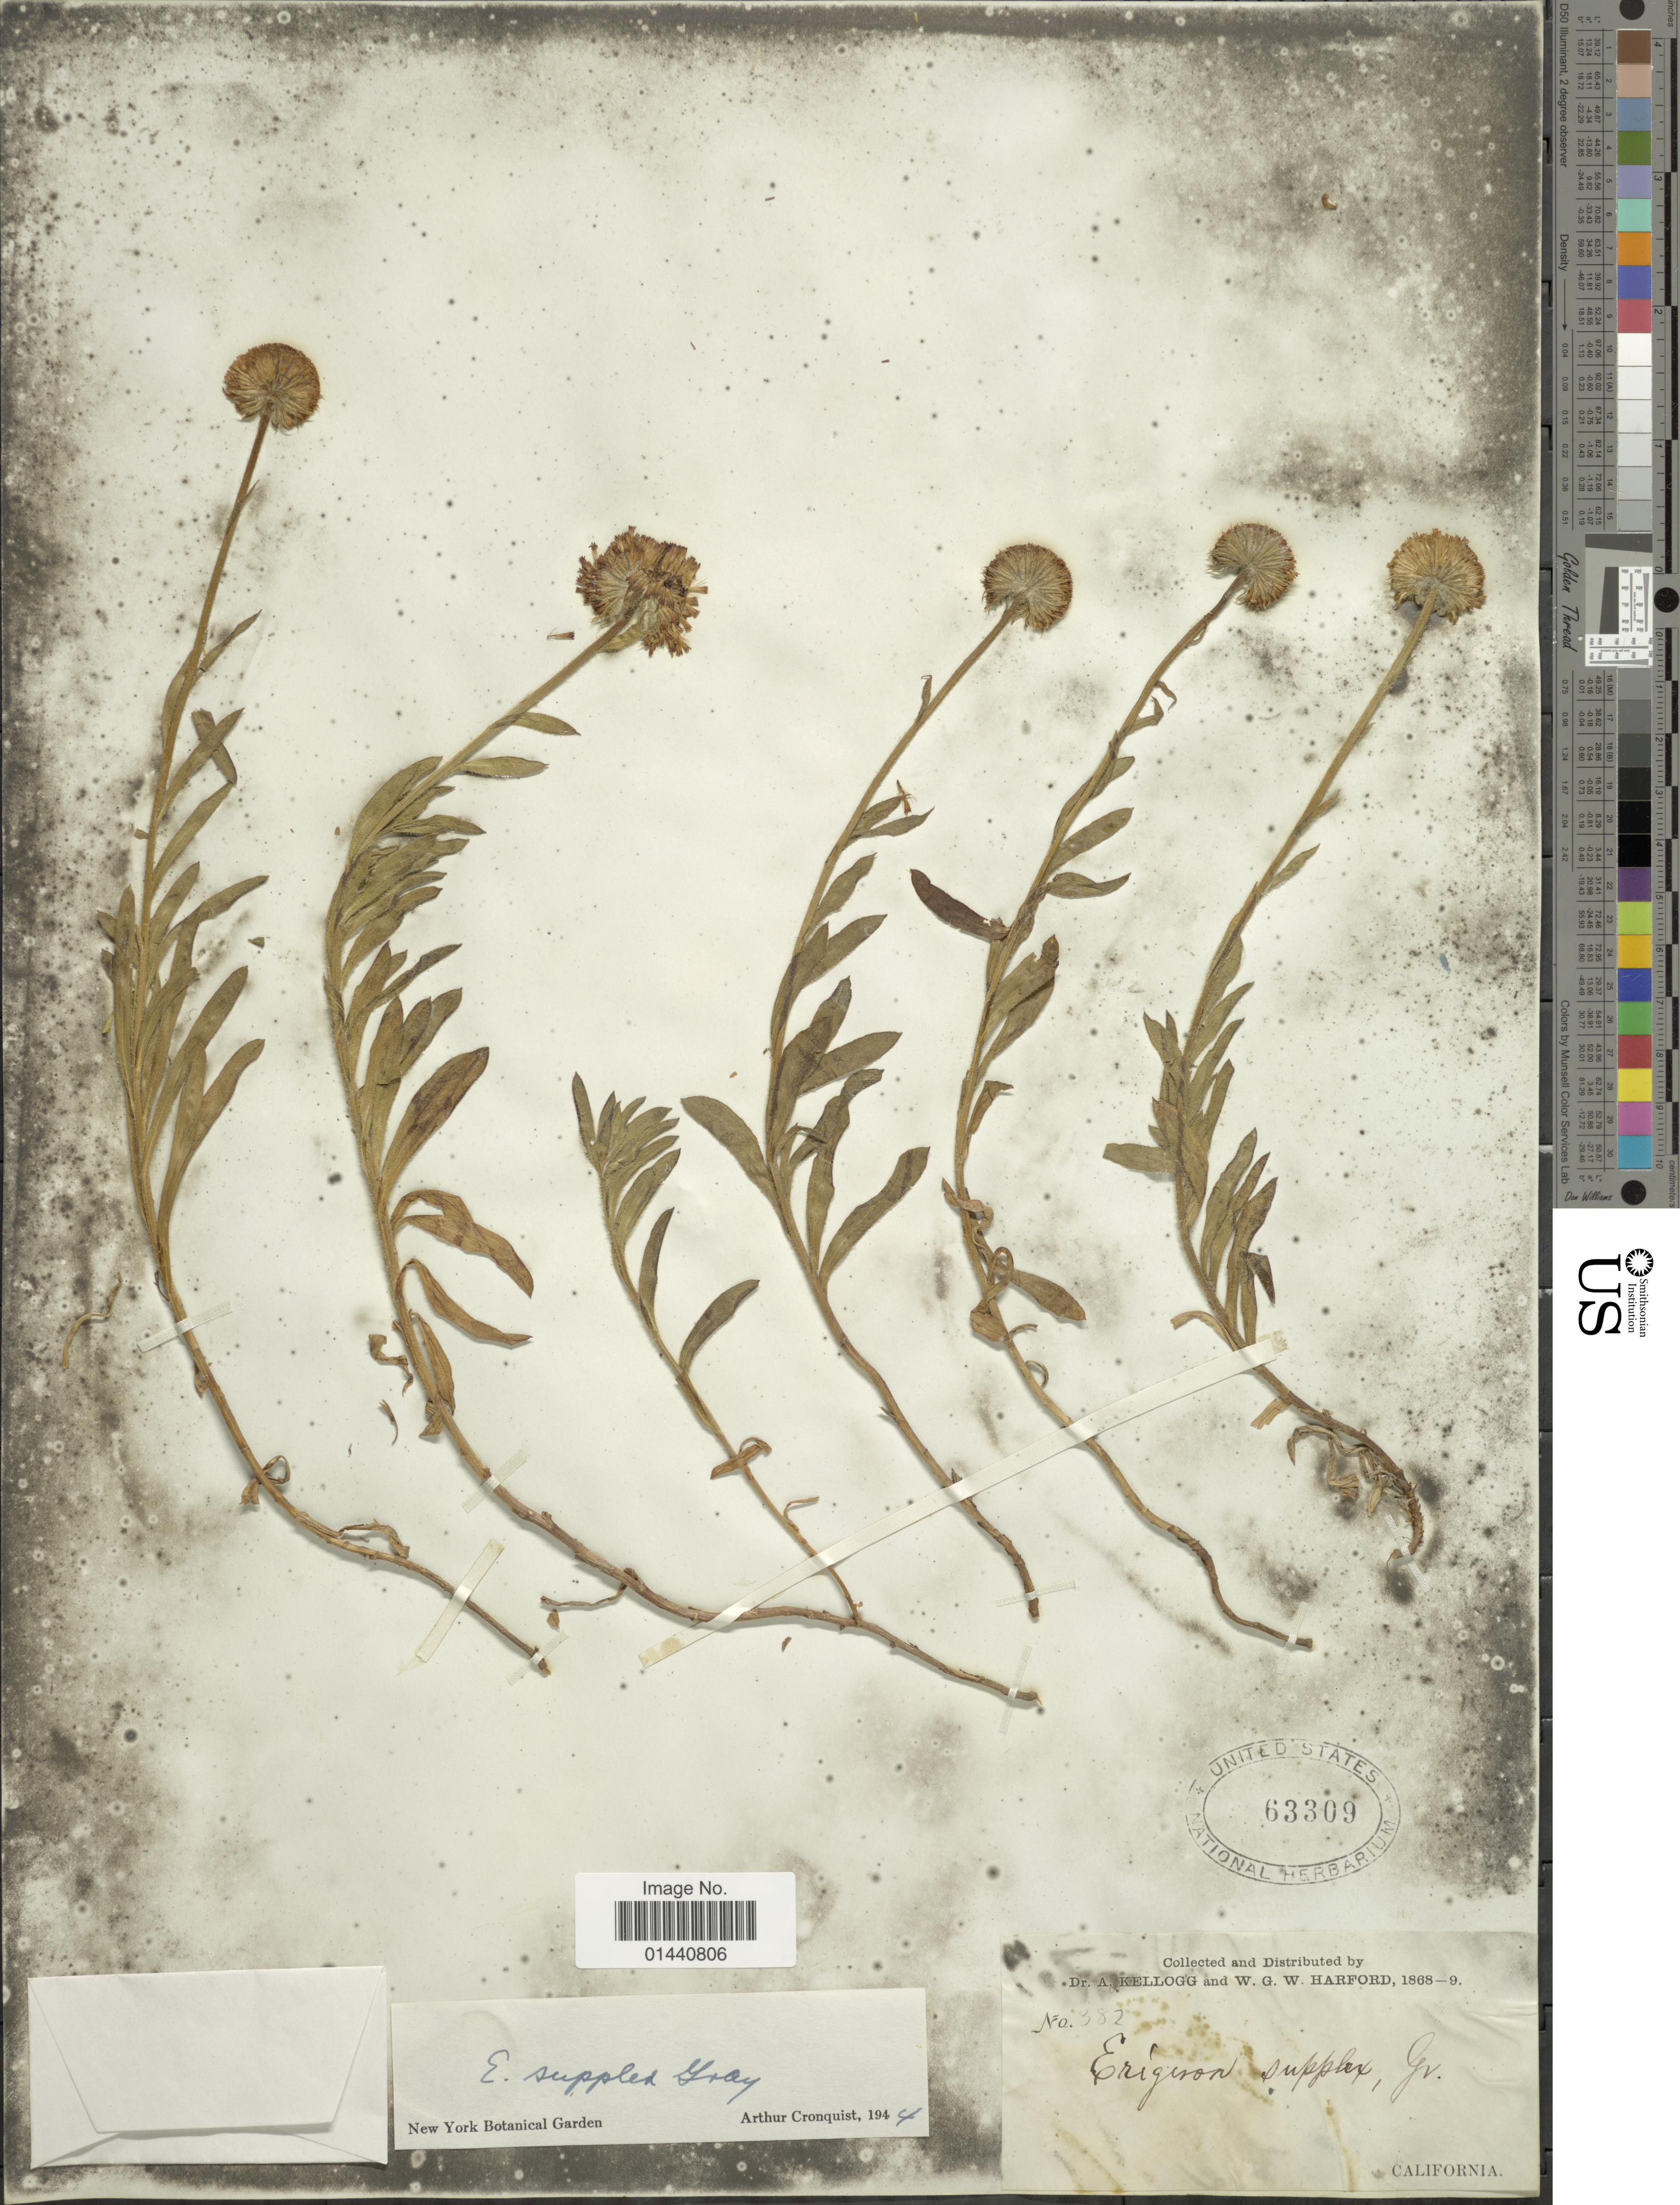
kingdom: Plantae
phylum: Tracheophyta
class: Magnoliopsida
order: Asterales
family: Asteraceae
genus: Erigeron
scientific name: Erigeron supplex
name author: A. Gray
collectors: A. Kellogg & W. G. W. Harford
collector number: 382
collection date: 1868/1869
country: United States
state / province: California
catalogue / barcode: US 63309